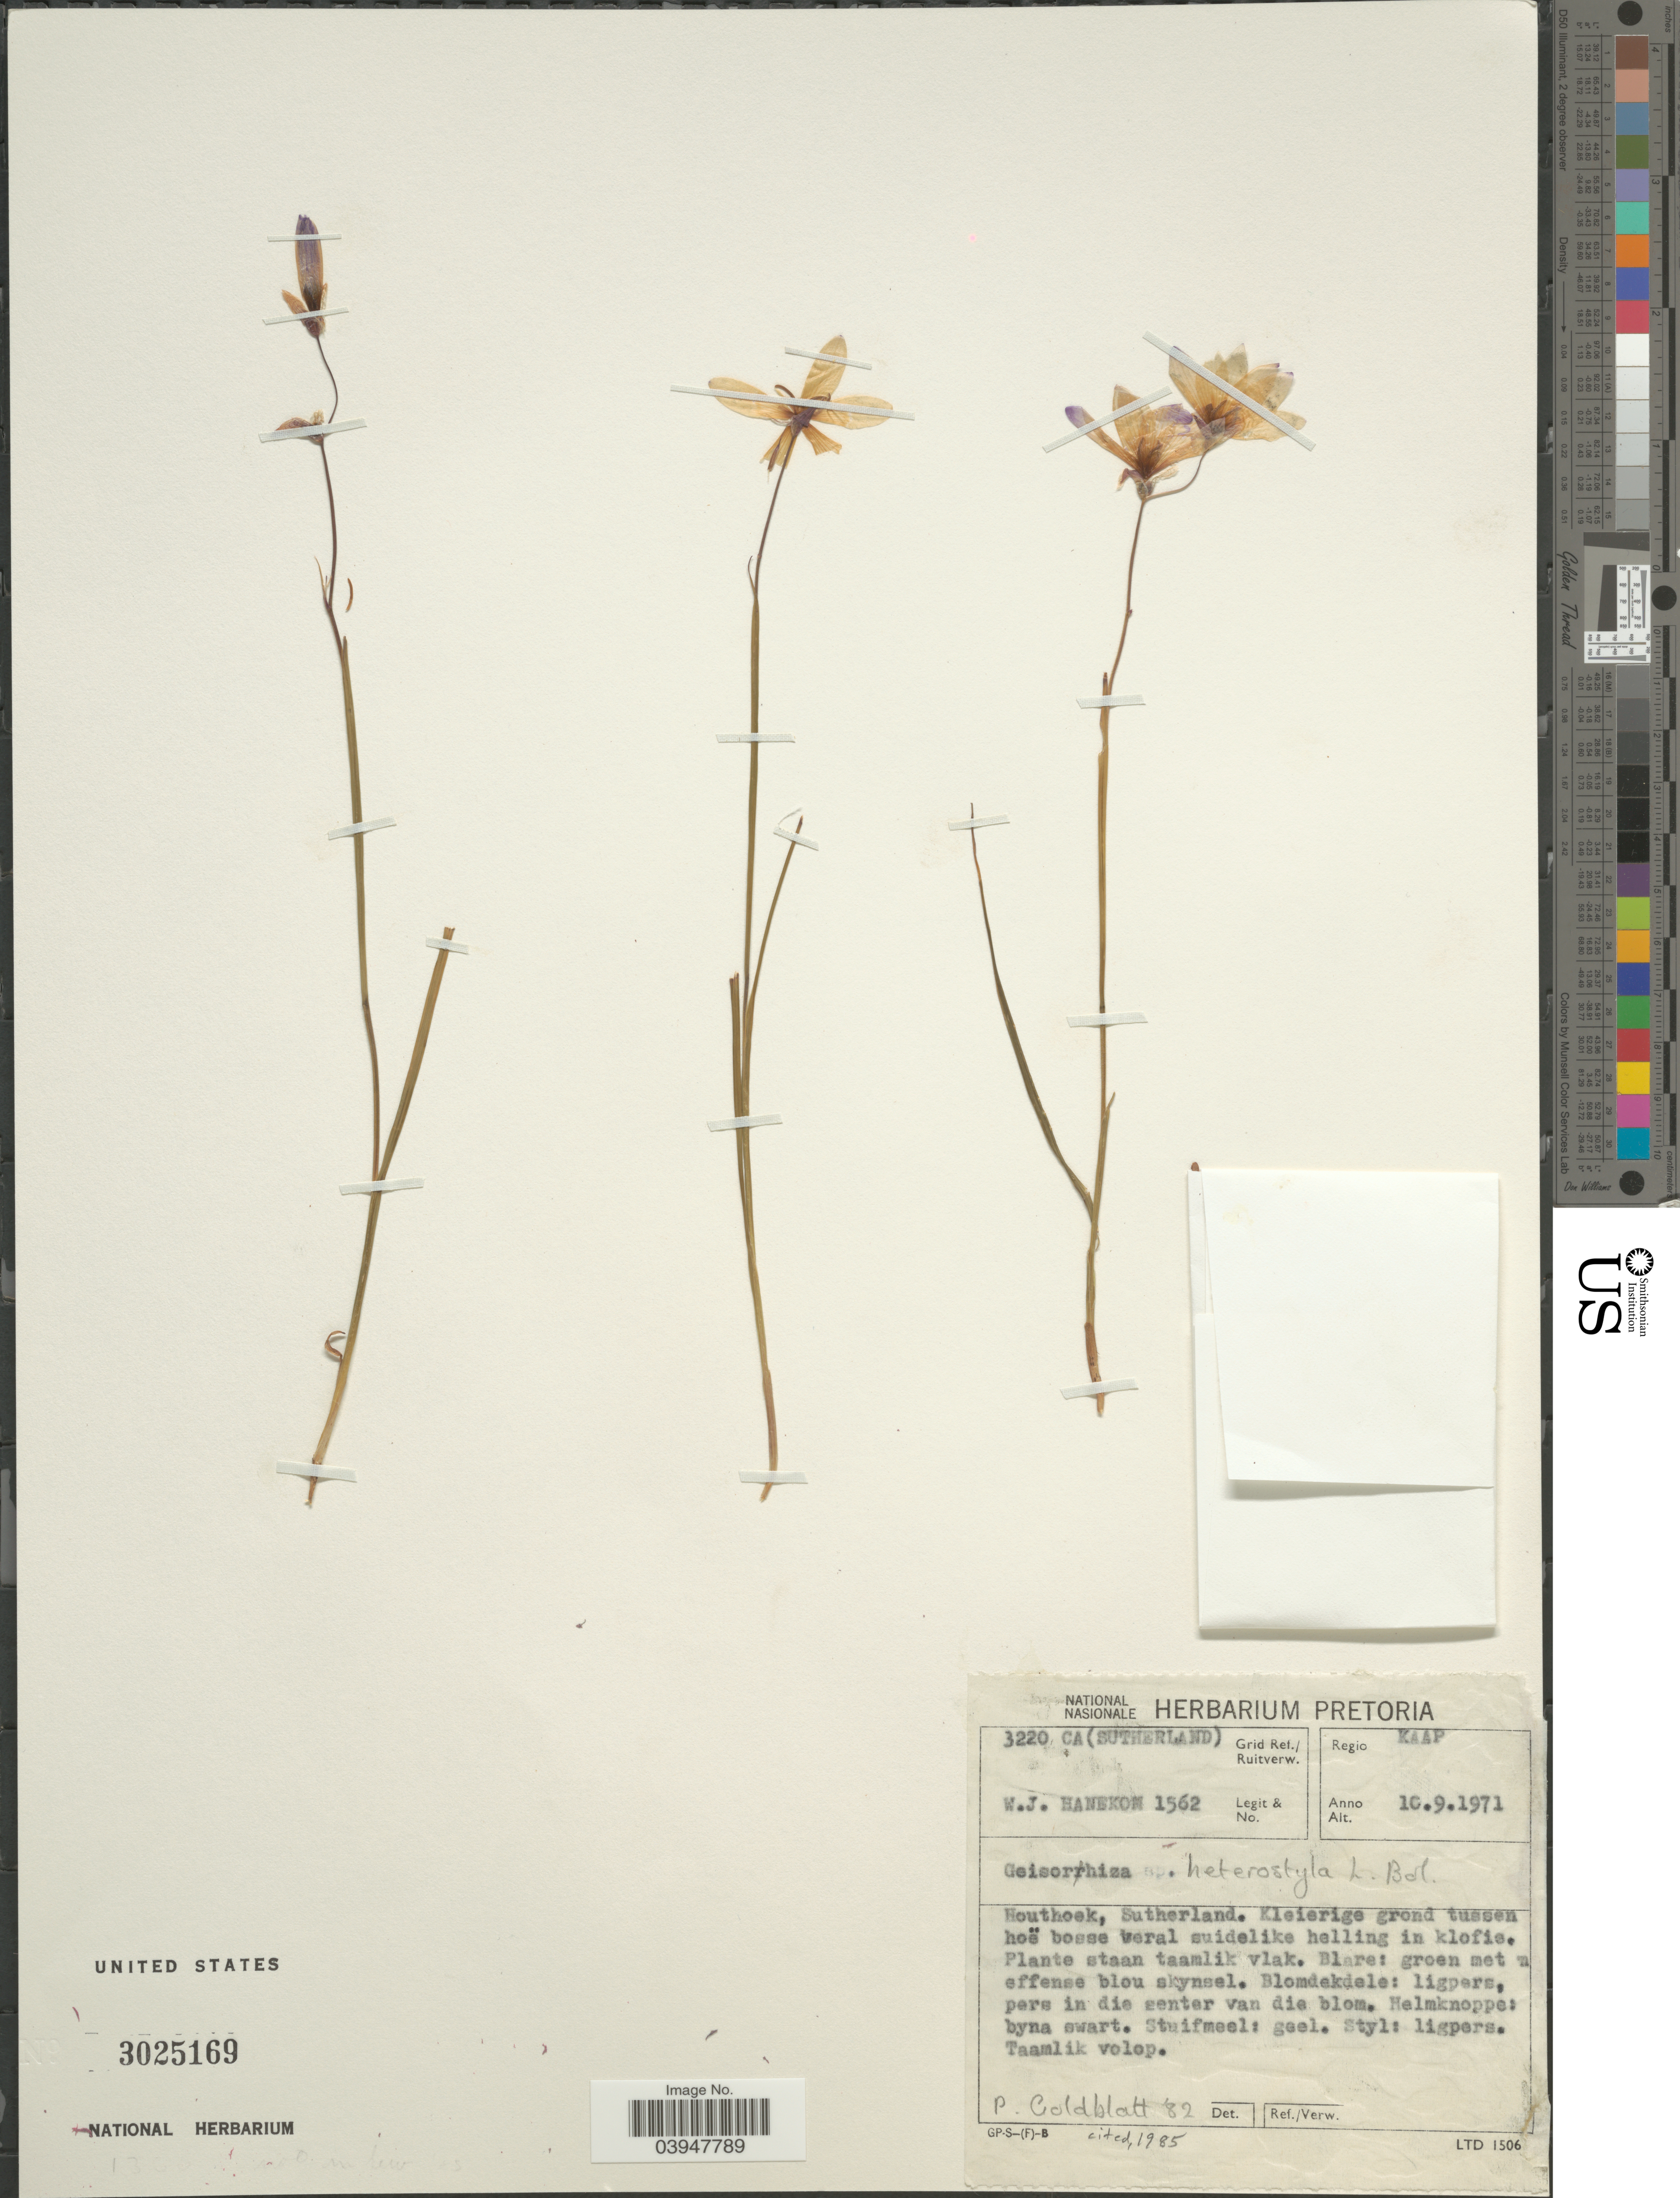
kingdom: Plantae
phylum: Tracheophyta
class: Liliopsida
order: Asparagales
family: Iridaceae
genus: Geissorhiza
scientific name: Geissorhiza heterostyla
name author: L. Bolus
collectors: W. Hanekom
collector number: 1562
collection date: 1971-09-10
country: South Africa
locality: Grid Ref./ Ruitverw. 3220 CA(Sutherland). Regio Kaap. Houthoek, Sutherland.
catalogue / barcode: US 3025169